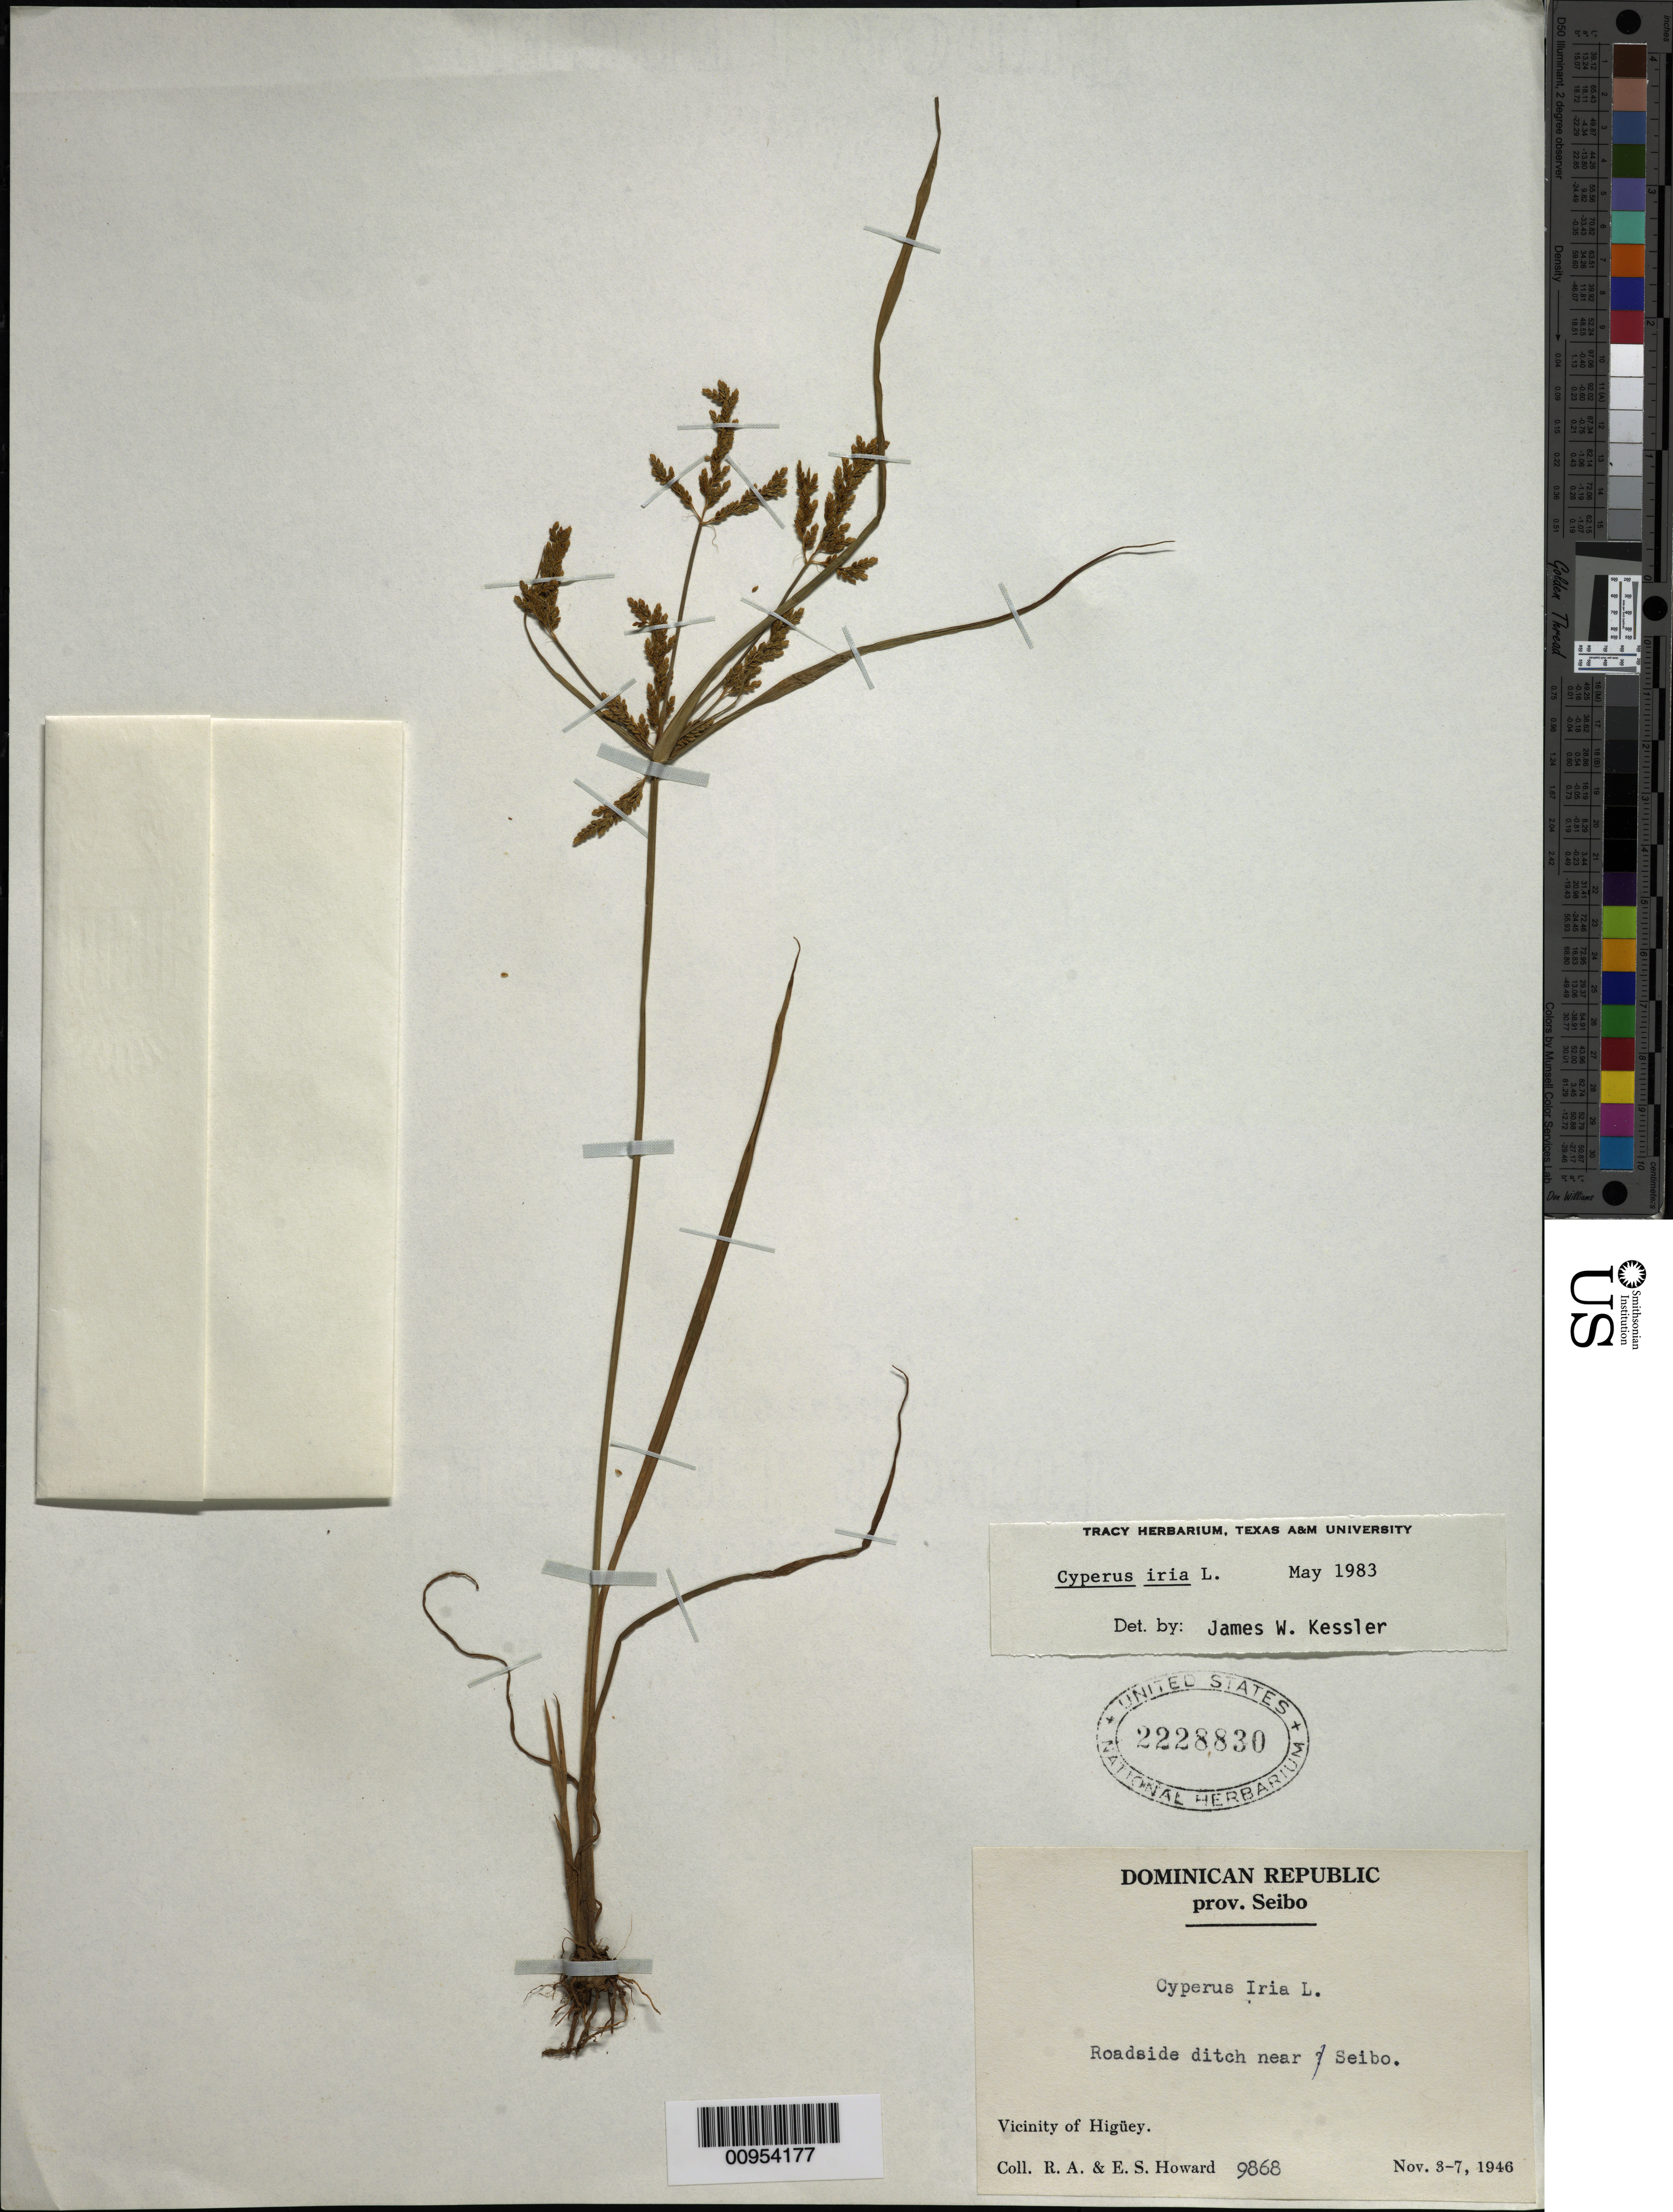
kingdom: Plantae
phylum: Tracheophyta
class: Liliopsida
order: Poales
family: Cyperaceae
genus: Cyperus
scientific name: Cyperus iria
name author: L.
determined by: Kessler, J. W.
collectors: R. A. Howard & E. S. Howard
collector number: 9868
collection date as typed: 03 Nov 1946 to 07 Nov 1946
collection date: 1946-11-03/1946-11-07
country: Dominican Republic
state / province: El Seibo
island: Hispaniola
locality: Roadside ditch near Seibo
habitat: Roadside ditch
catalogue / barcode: US 2228830